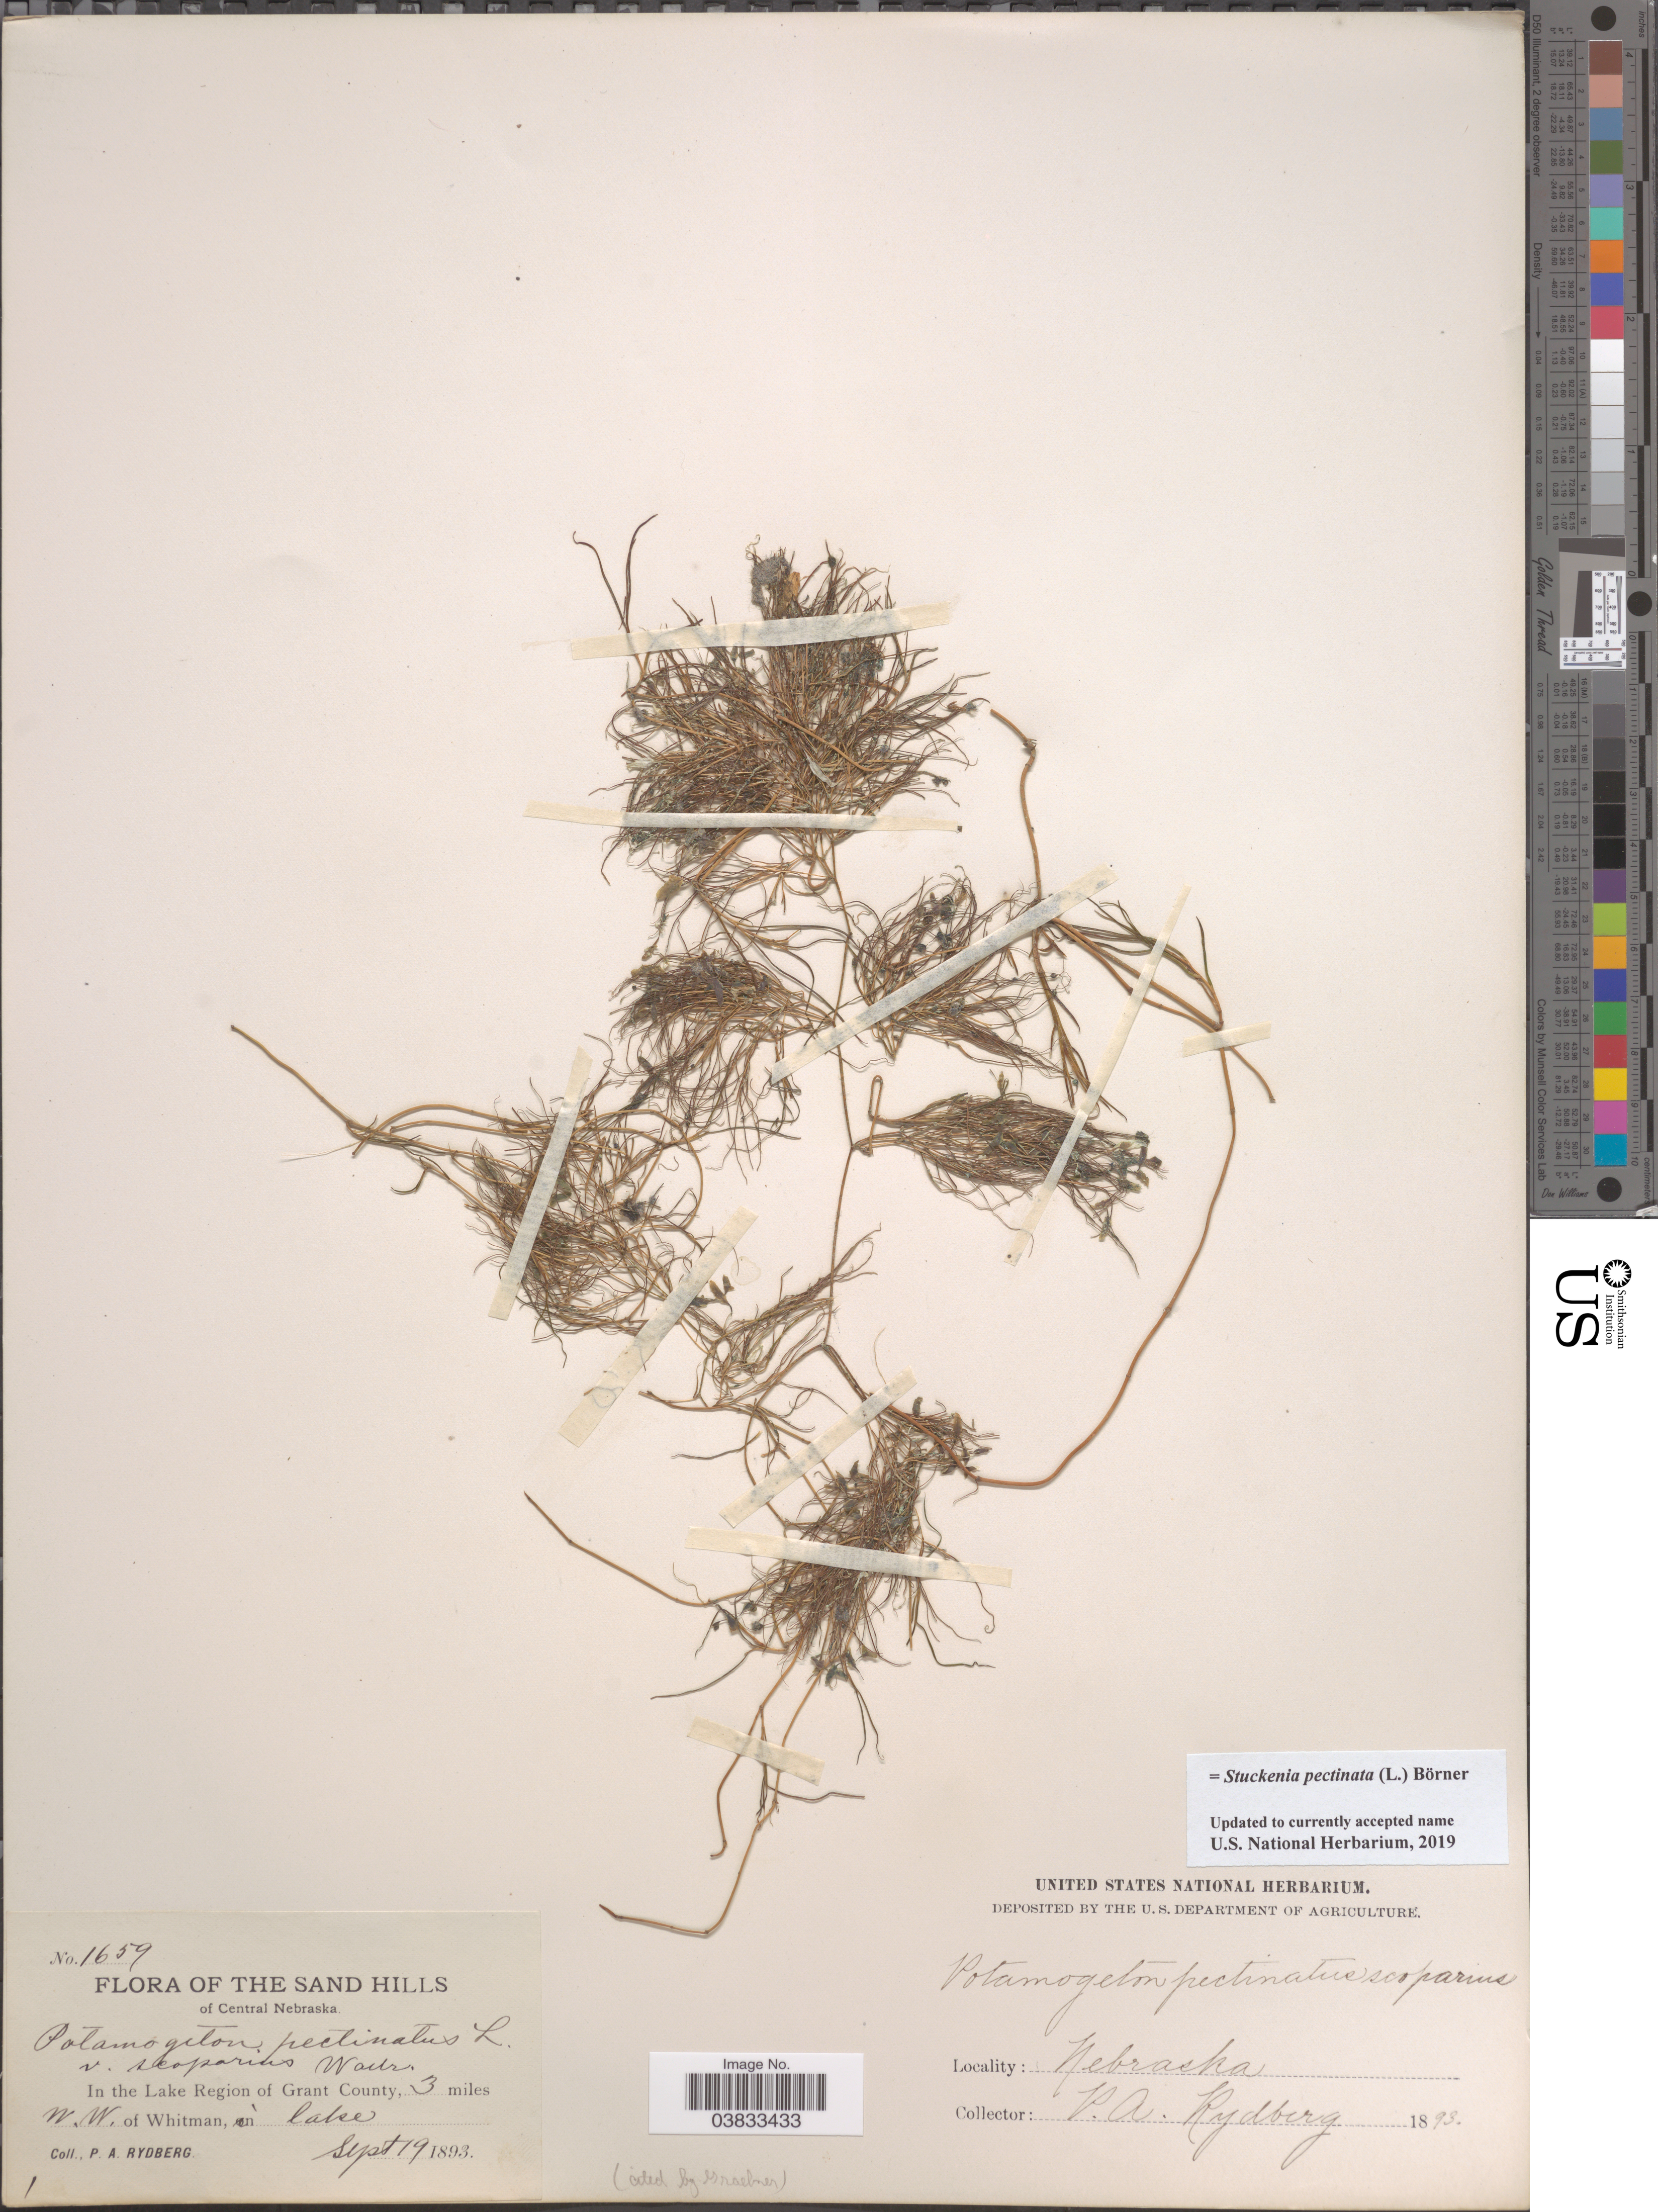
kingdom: Plantae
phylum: Tracheophyta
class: Liliopsida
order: Alismatales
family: Potamogetonaceae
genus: Stuckenia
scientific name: Stuckenia pectinata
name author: (L.) Börner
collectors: P. A. Rydberg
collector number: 1659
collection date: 1893-09-19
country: United States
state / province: Nebraska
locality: Sand Hills of Central Nebraska. In the Lake Region of Grant County, 3 miles W.W. of Whitman, in lake.